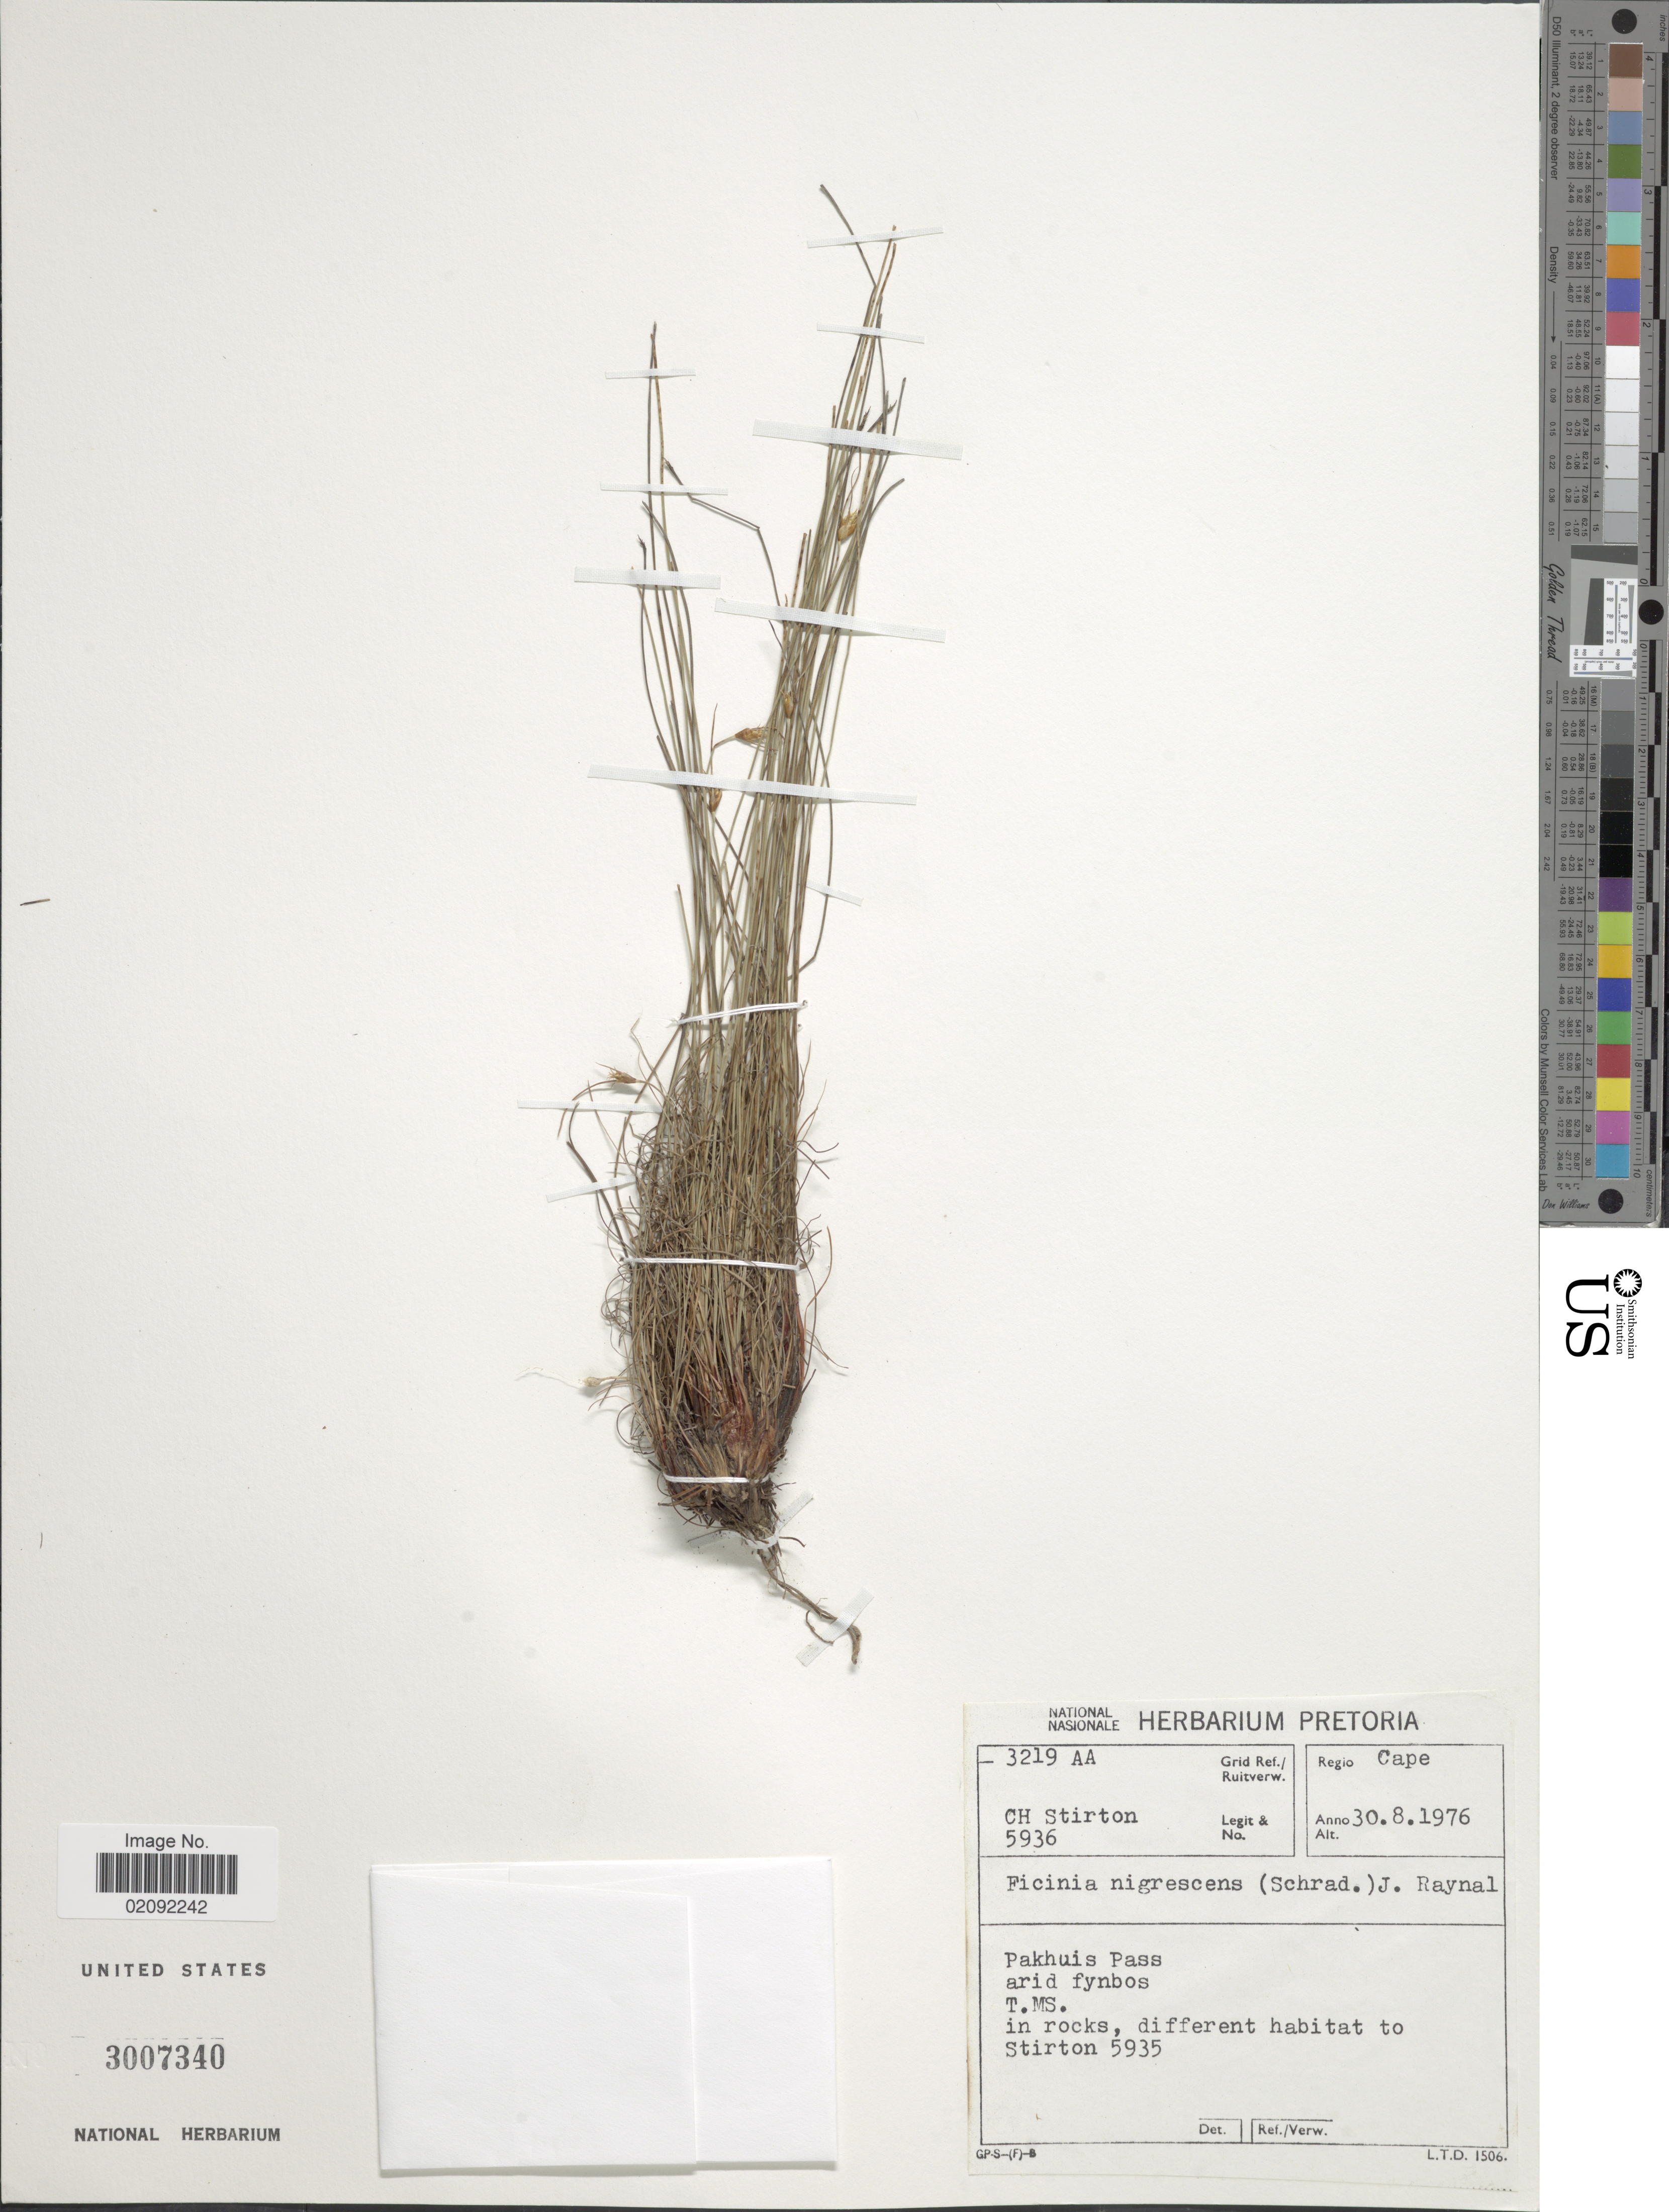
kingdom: Plantae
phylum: Tracheophyta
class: Liliopsida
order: Poales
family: Cyperaceae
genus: Ficinia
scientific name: Ficinia nigrescens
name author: (Schrad.) J. Raynal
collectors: C. H. Stirton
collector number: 5936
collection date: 1976-08-30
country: South Africa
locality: Regio Cape, Pakhuis Pass arid fynbos T.MS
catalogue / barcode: US 3007340